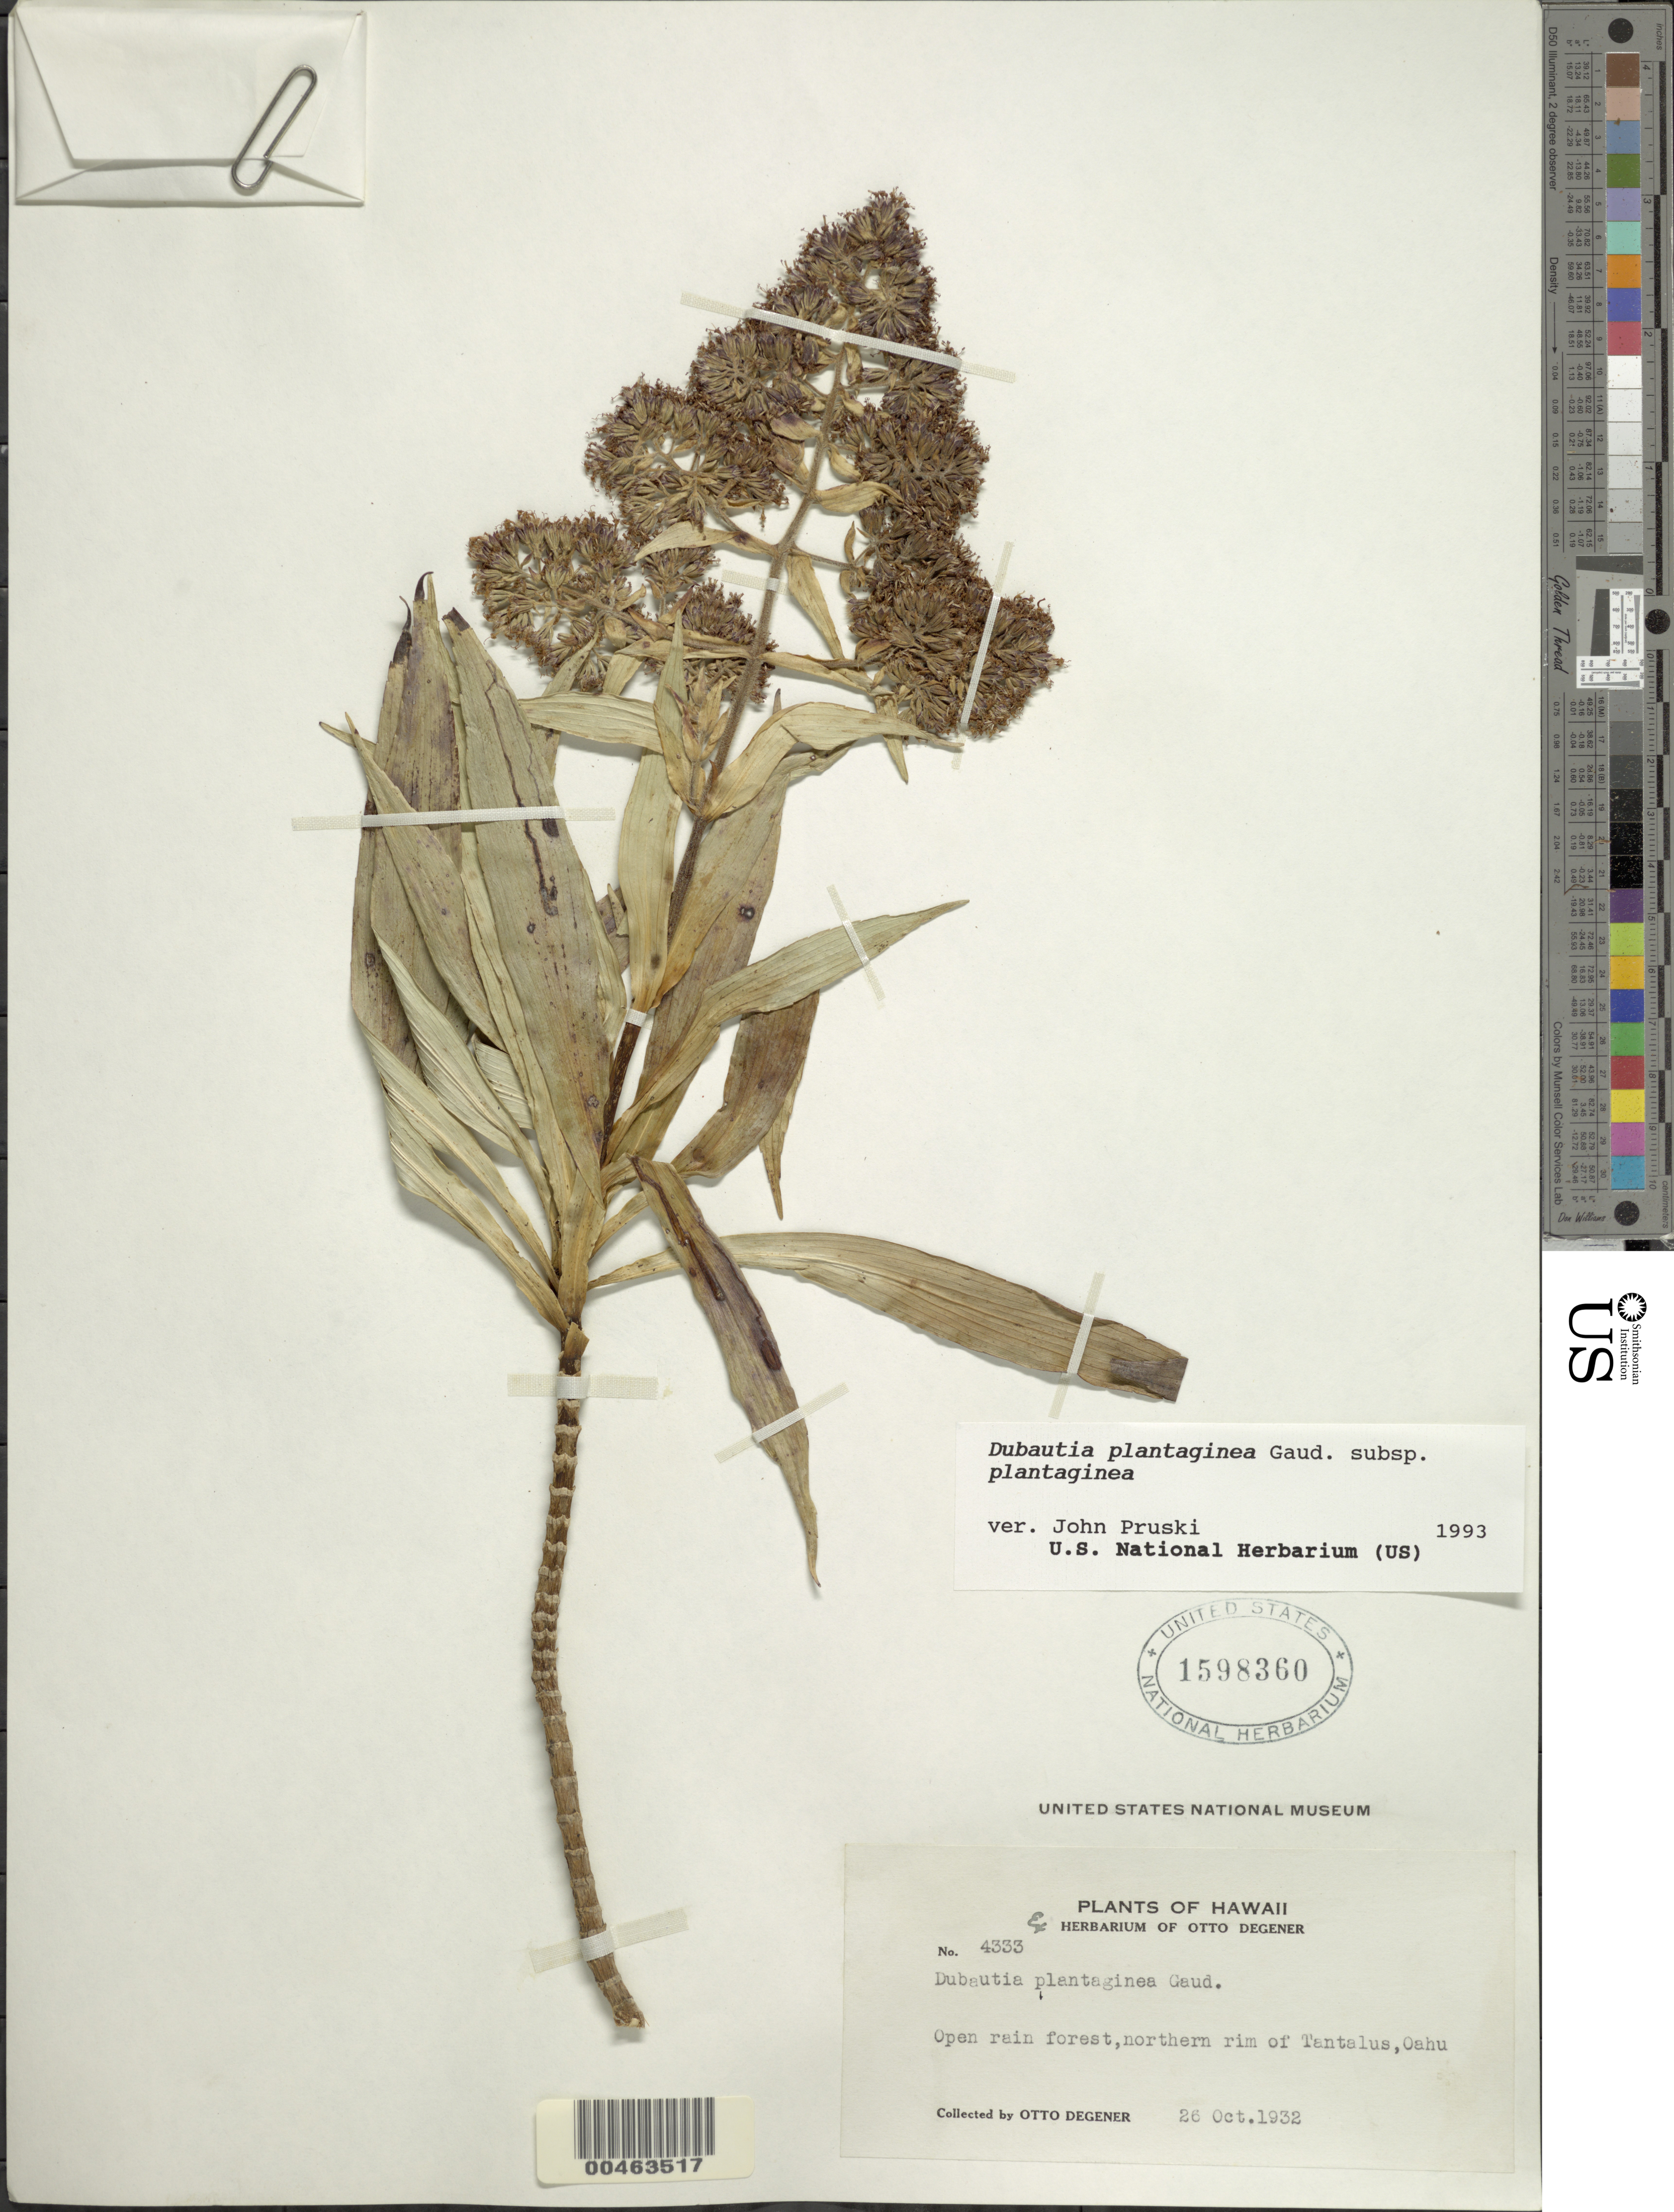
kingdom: Plantae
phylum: Tracheophyta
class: Magnoliopsida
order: Asterales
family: Asteraceae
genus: Dubautia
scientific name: Dubautia plantaginea subsp. plantaginea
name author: Gaudich.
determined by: Pruski, J. F.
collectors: O. Degener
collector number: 4333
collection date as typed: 26 Oct 1932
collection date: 1932-10-26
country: United States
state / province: Hawaii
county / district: Honolulu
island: Oahu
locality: Northern rim of Tantalus, rain forest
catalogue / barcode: US 1598360